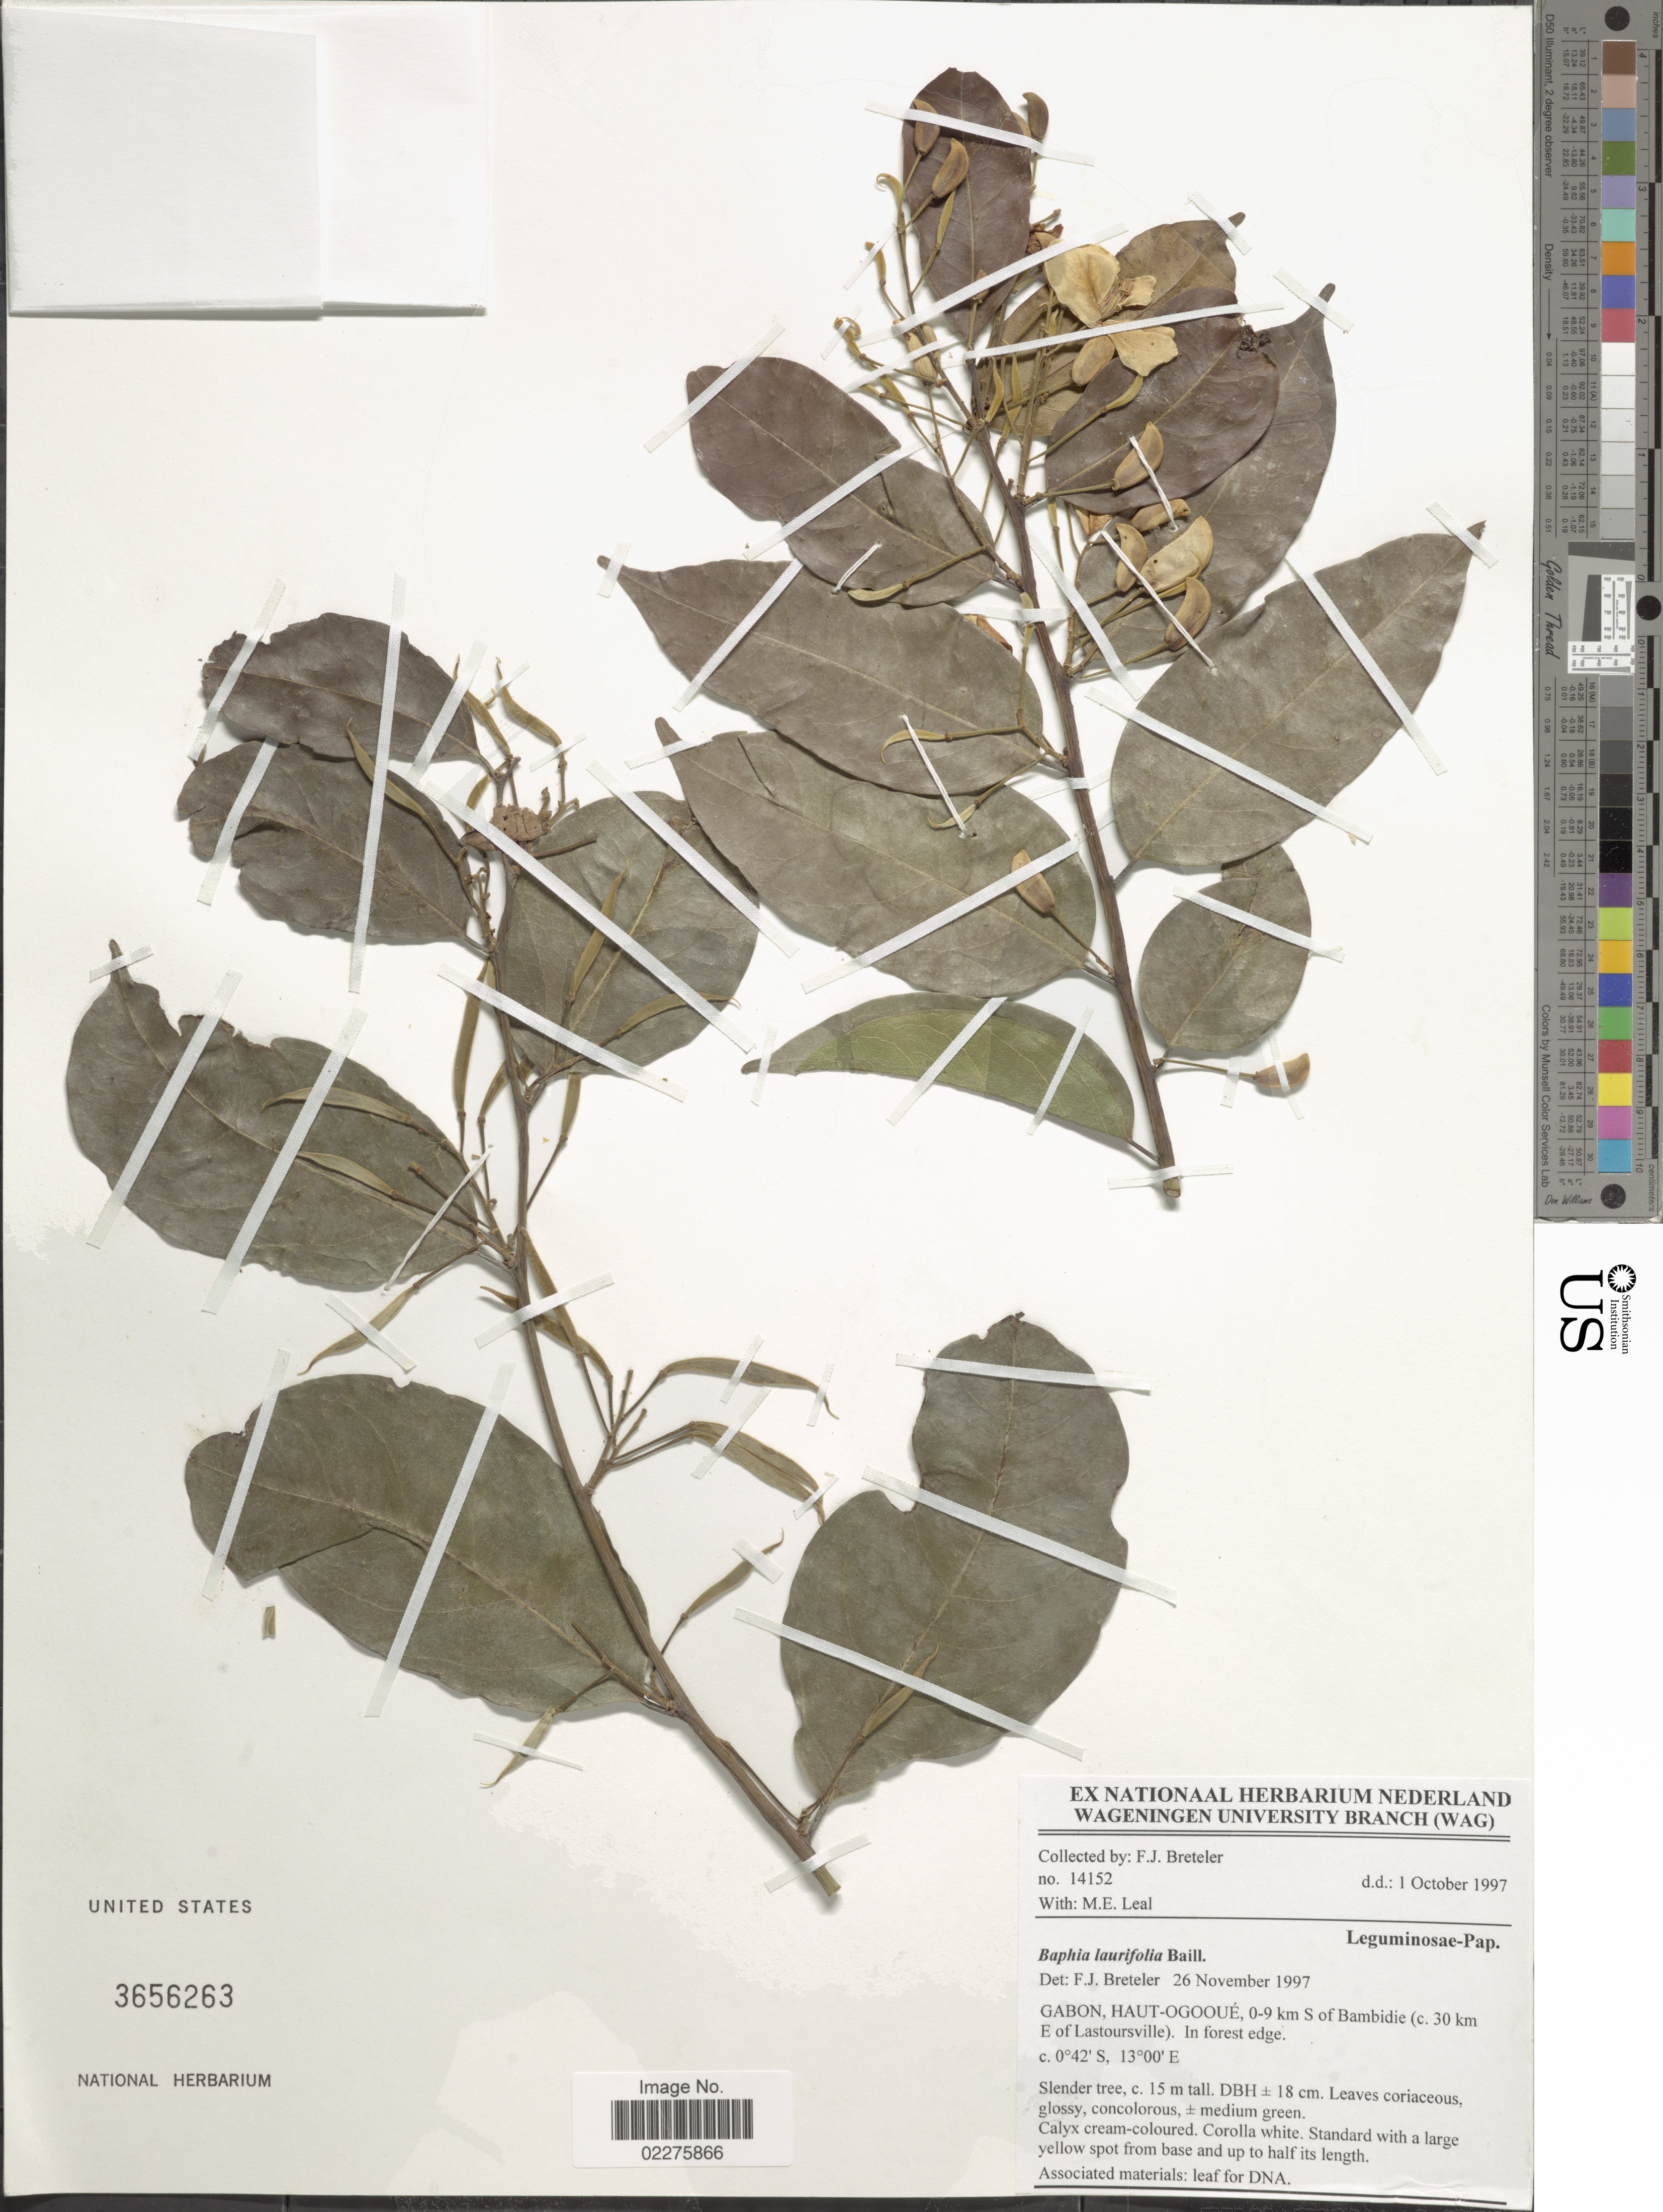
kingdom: Plantae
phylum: Tracheophyta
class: Magnoliopsida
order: Fabales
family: Fabaceae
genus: Baphia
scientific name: Baphia laurifolia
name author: Baill.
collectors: F. J. Breteler & M. E. Leal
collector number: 14152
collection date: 1997-10-01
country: Gabon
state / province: Haut-Ogooue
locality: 0-9 km S of Bambidie (c. 30 km E of Lastoursville)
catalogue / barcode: US 3656263